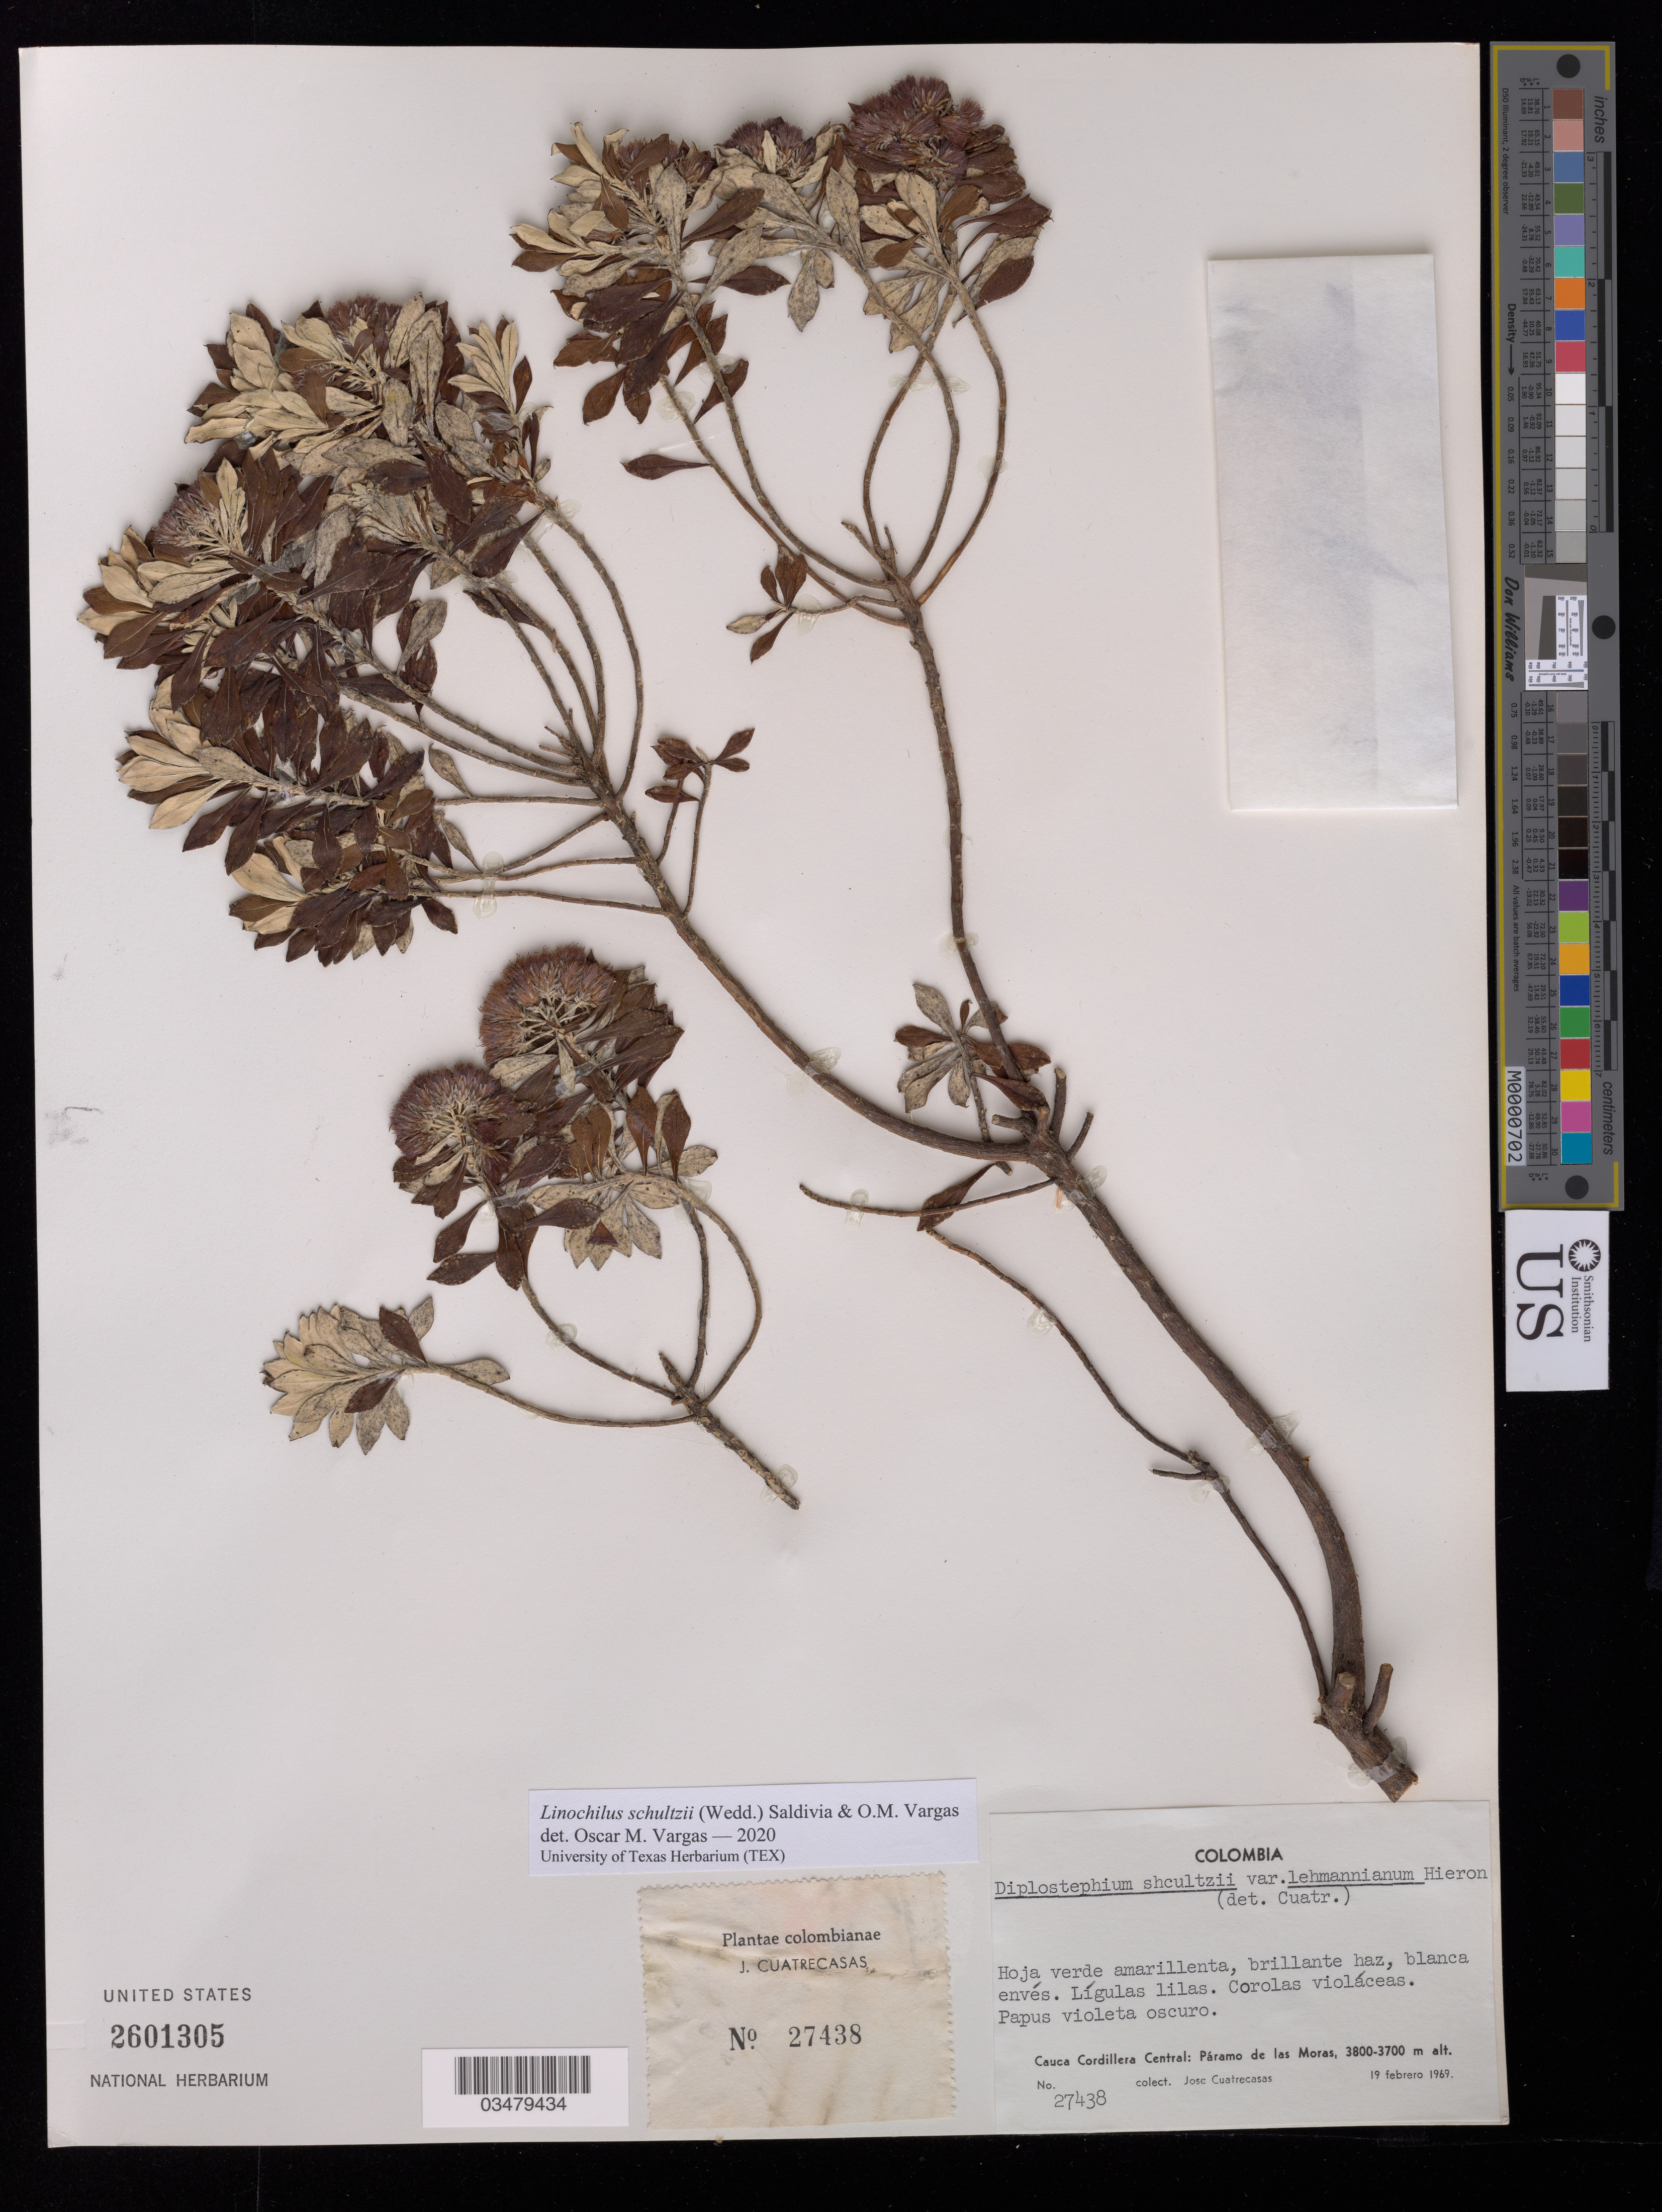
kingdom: Plantae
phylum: Tracheophyta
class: Magnoliopsida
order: Asterales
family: Asteraceae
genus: Linochilus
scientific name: Linochilus schultzii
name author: (Wedd.) Saldivia & O.M. Vargas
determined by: Vargas, Oscar M.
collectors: J. Cuatrecasas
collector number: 27438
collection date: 1969-02-19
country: Colombia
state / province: Cauca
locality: Páramo de Moras. Cordillera Central.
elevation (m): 3700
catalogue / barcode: US 2601305